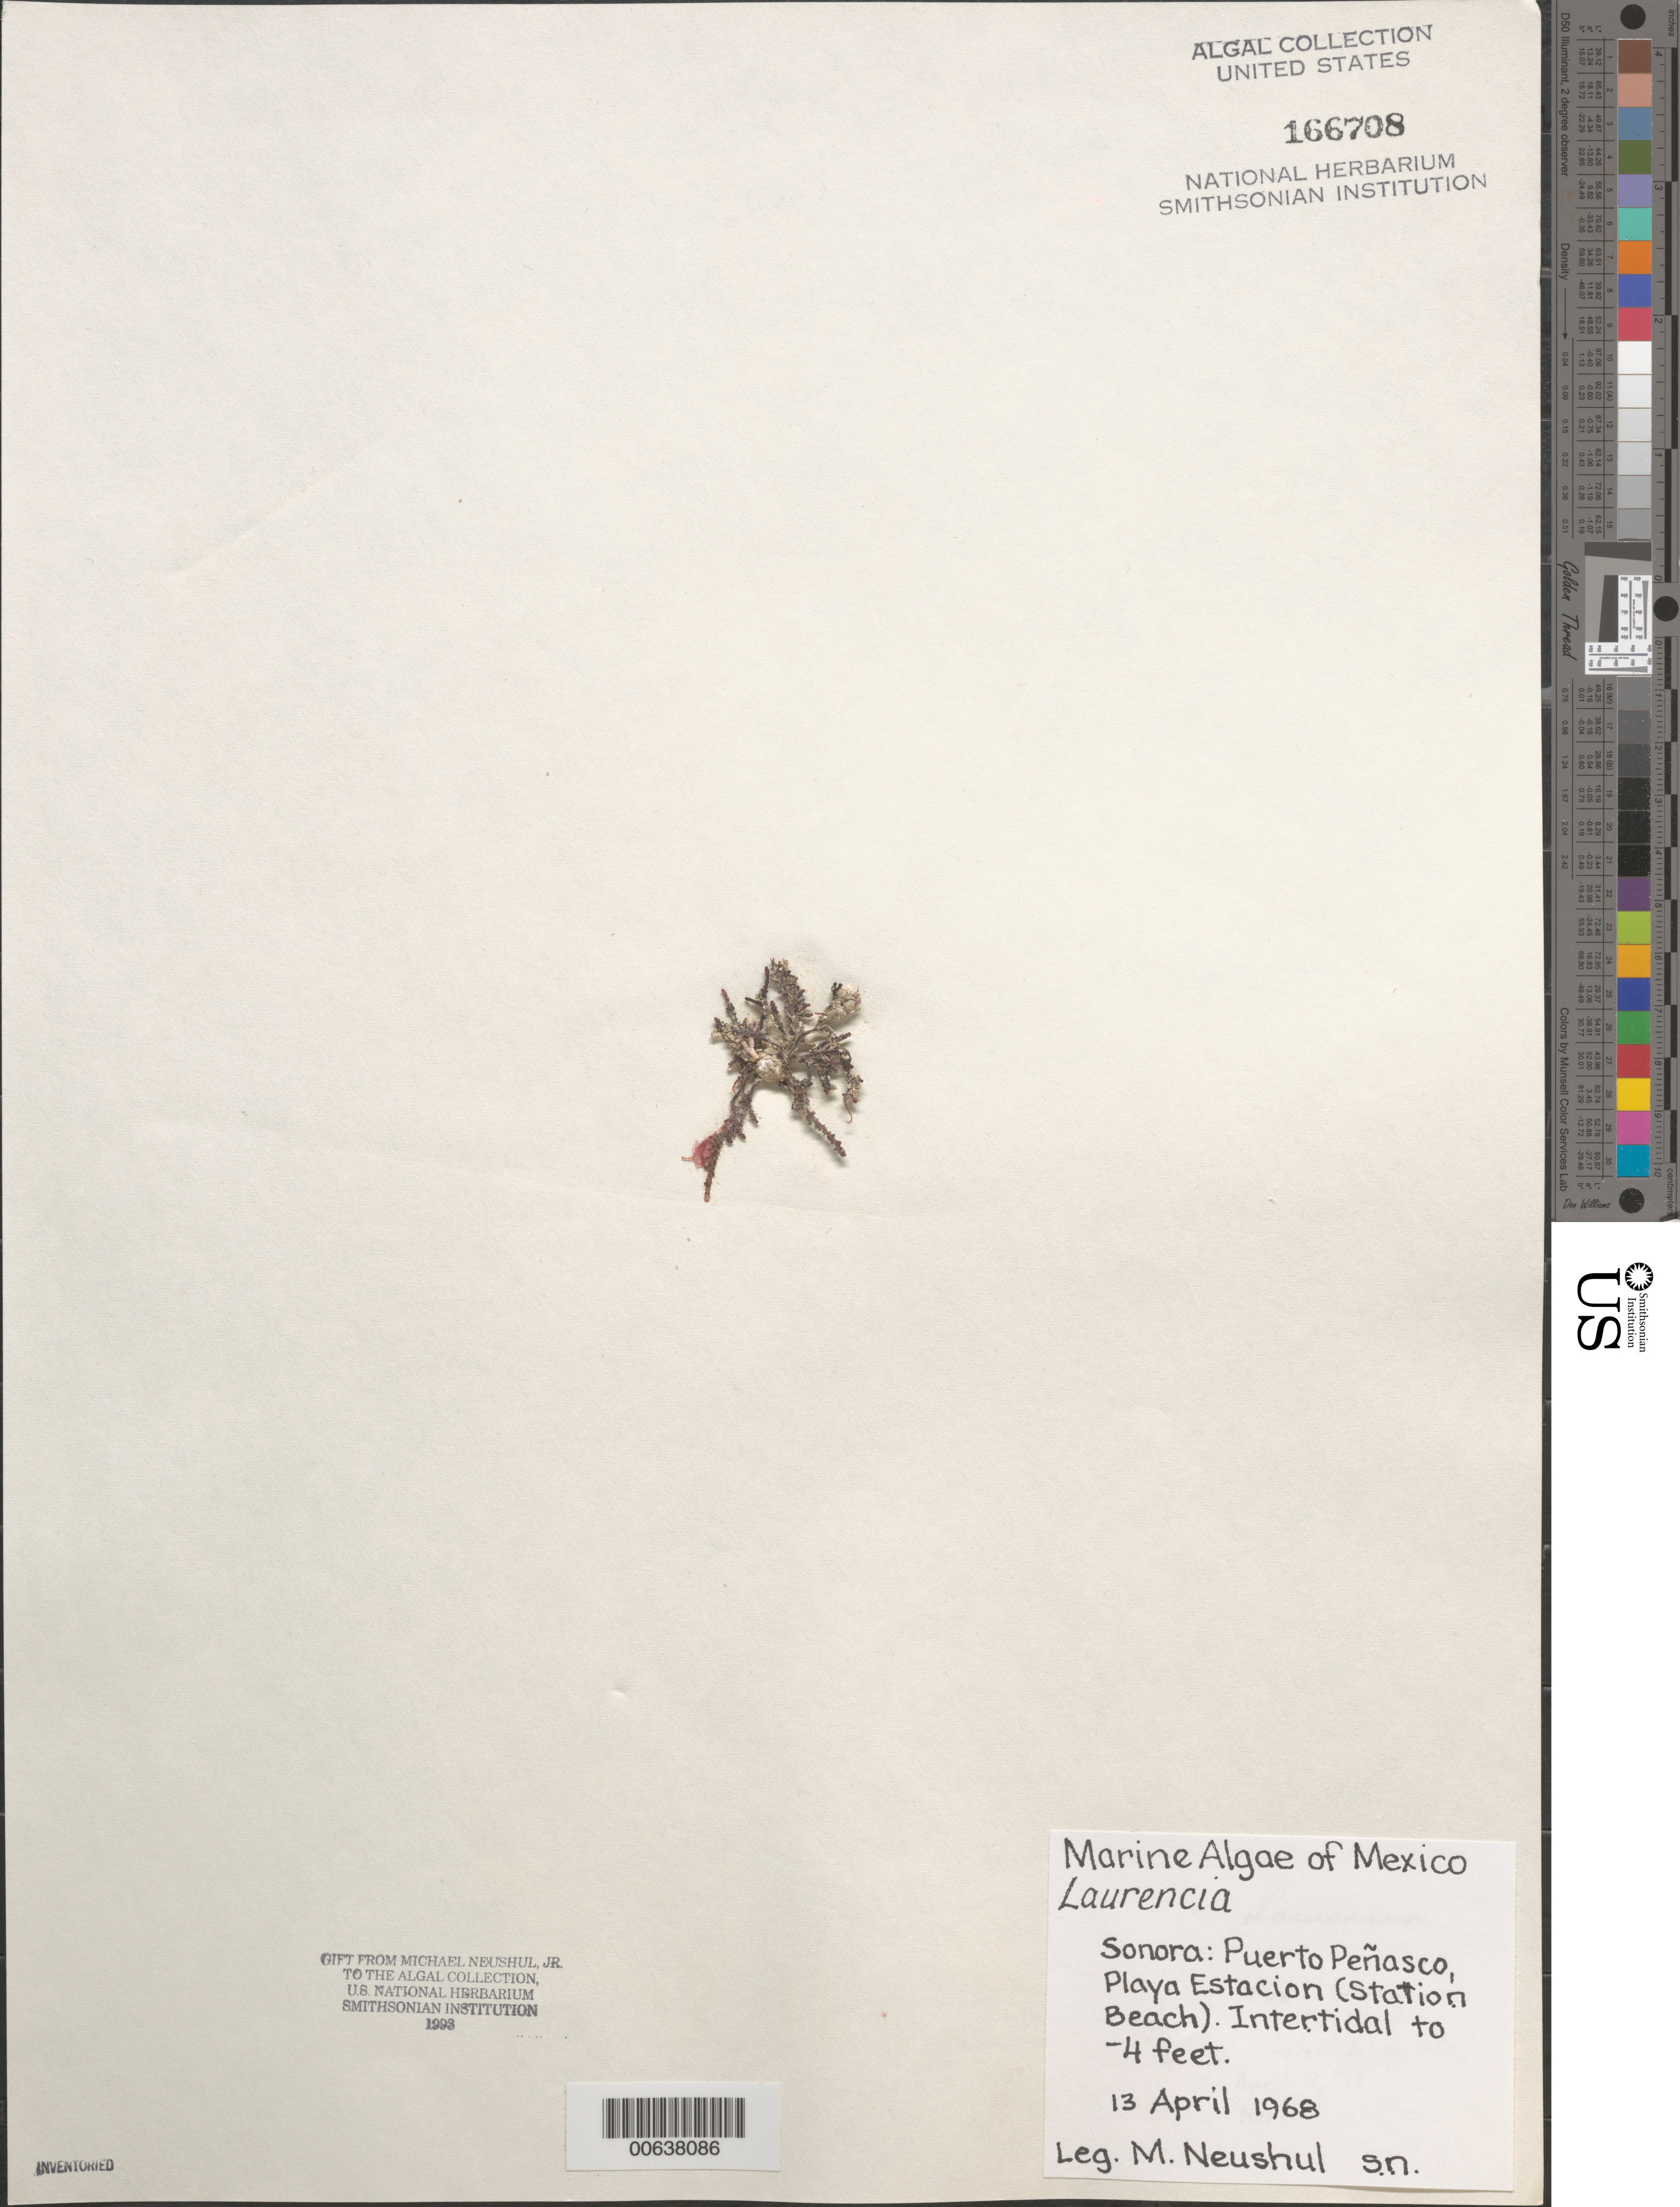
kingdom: Plantae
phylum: Rhodophyta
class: Florideophyceae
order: Ceramiales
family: Rhodomelaceae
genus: Laurencia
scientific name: Laurencia sp.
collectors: M. Neushul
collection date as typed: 13 Apr 1968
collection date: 1968-04-13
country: Mexico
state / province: Sonora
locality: Puerto Penasco, Playa Estacion (Station Beach)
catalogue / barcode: US 166708